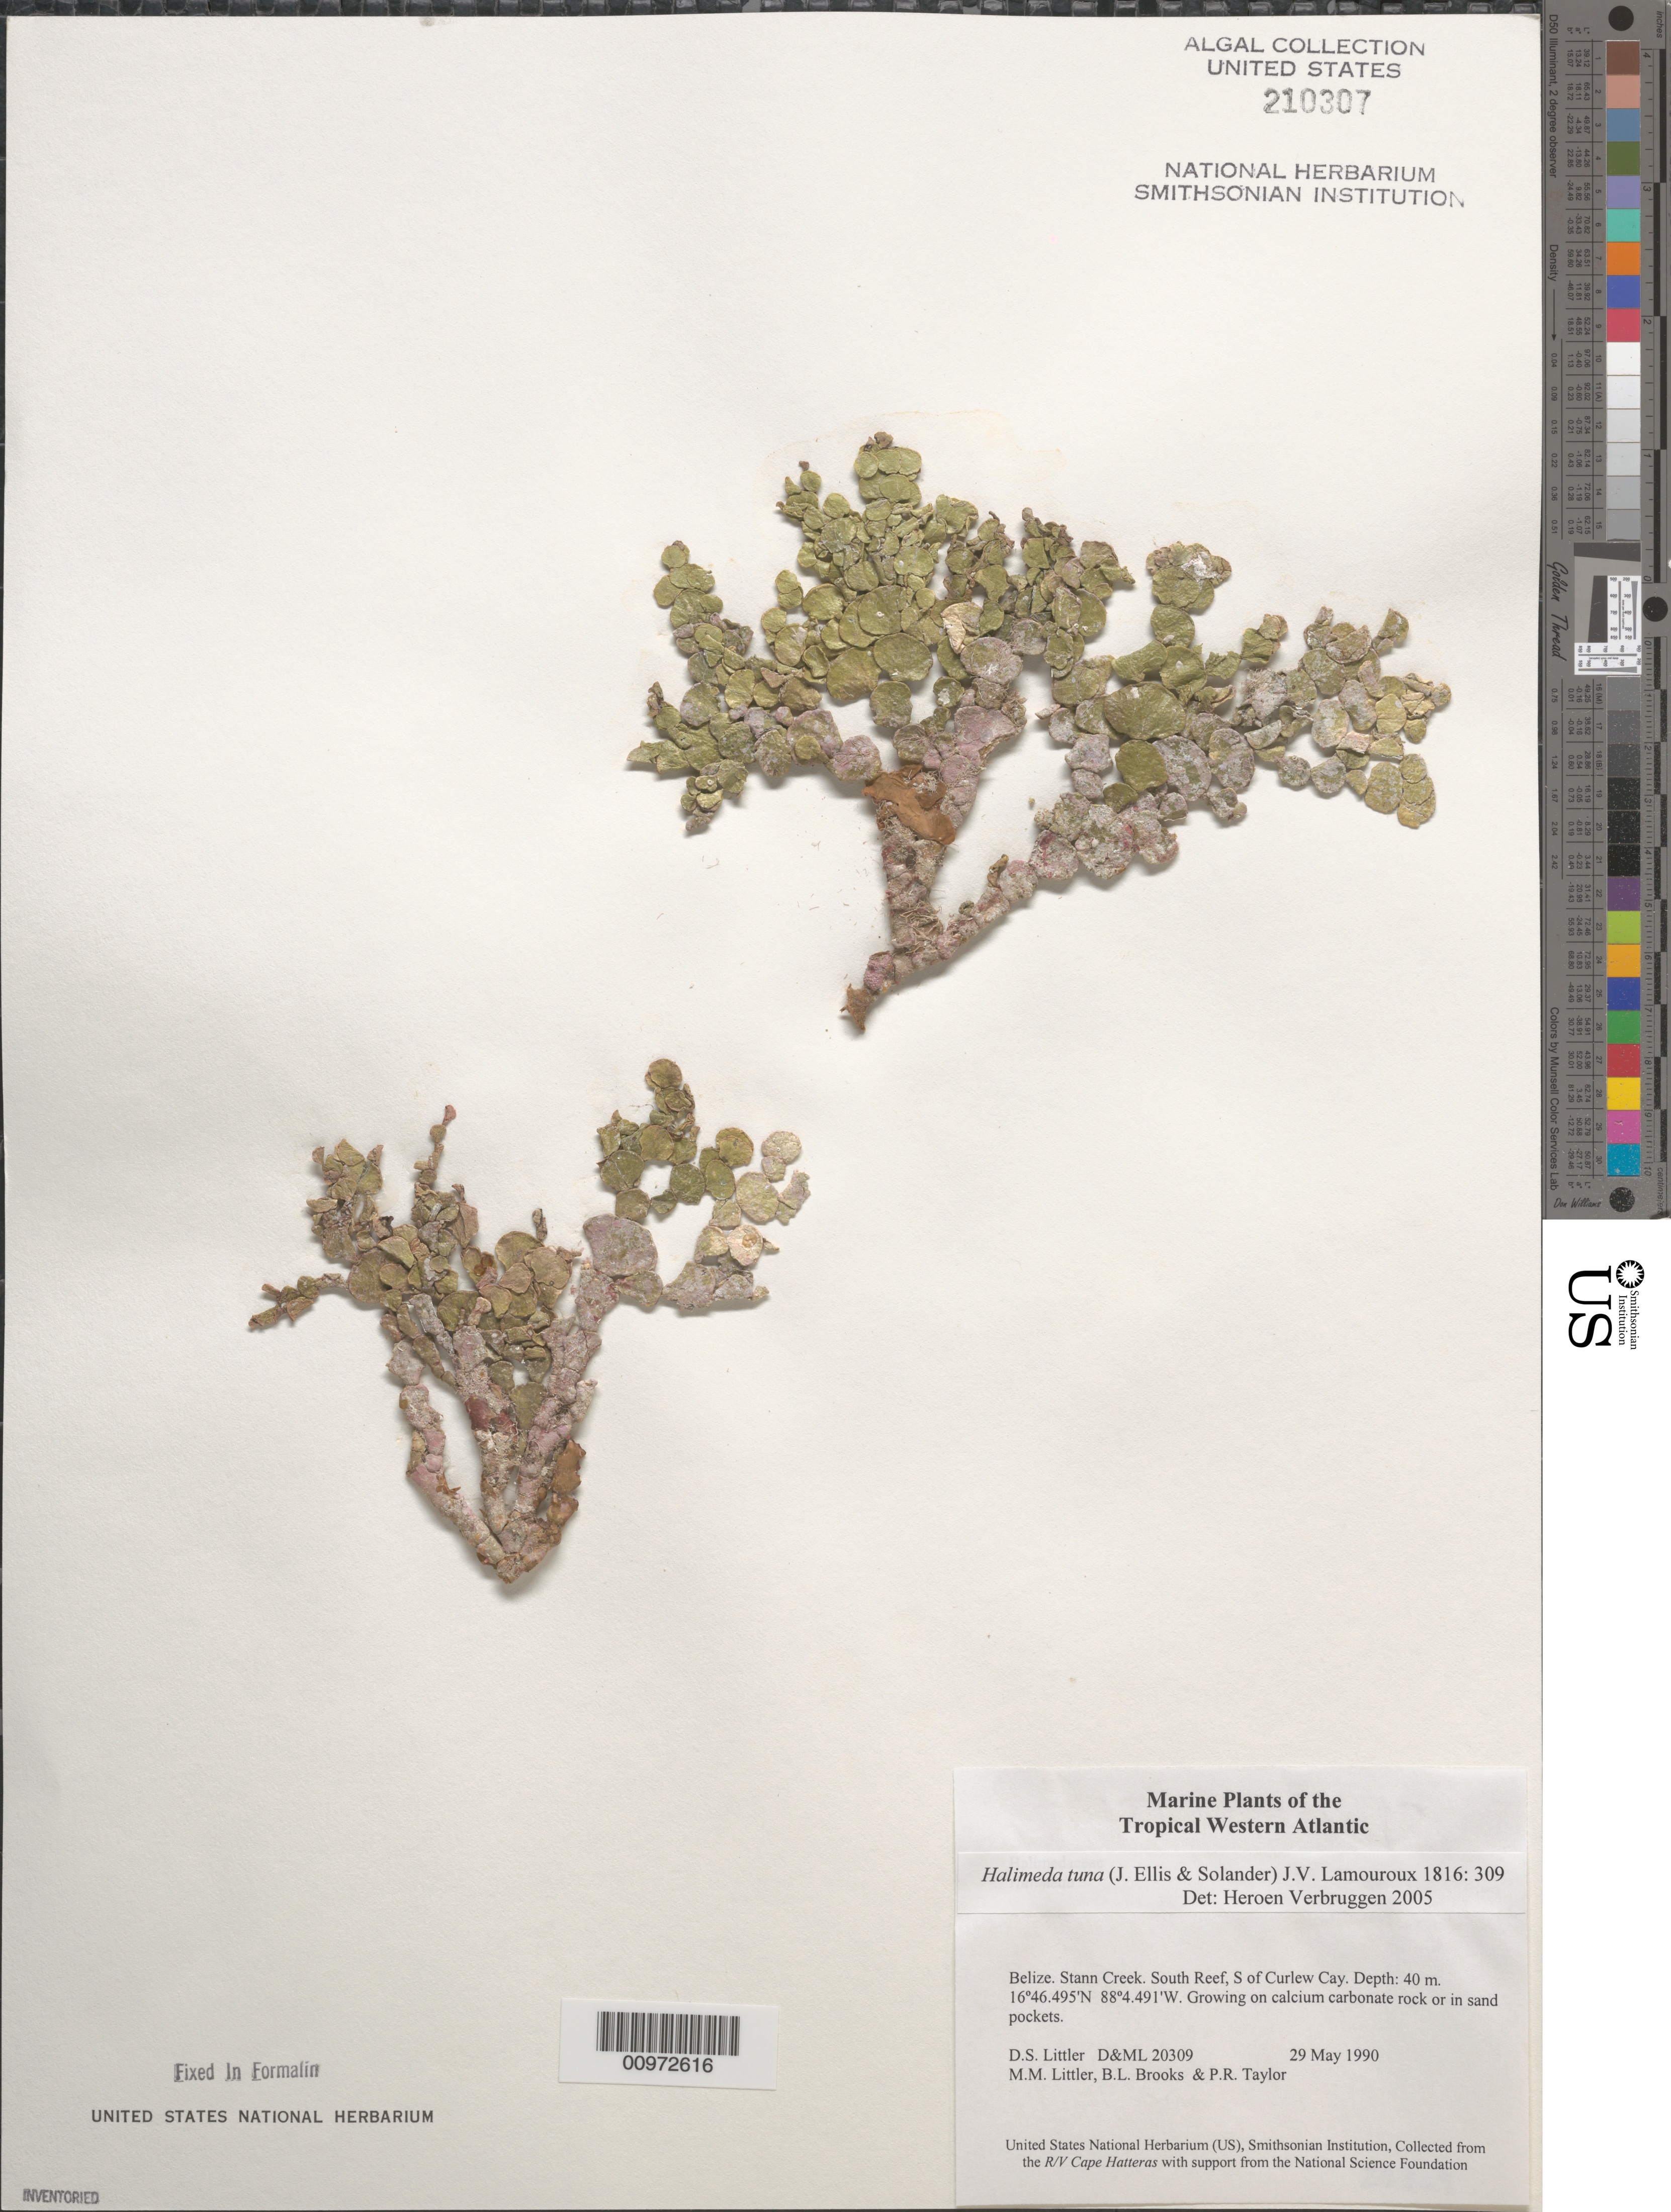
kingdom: Plantae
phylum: Chlorophyta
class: Ulvophyceae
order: Bryopsidales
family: Halimedaceae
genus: Halimeda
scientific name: Halimeda tuna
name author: (J. Ellis & Sol.) J.V.Lamouroux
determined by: Verbruggen, H.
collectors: D. S. Littler, M. M. Littler, B. Brooks & P. R. Taylor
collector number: D&ML 20309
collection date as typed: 29 May 1990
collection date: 1990-05-29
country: Belize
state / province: Stann Creek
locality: South Reef, south of Curlew Cay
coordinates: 16 46.495'N, 88 4.491'W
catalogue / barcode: US 210307